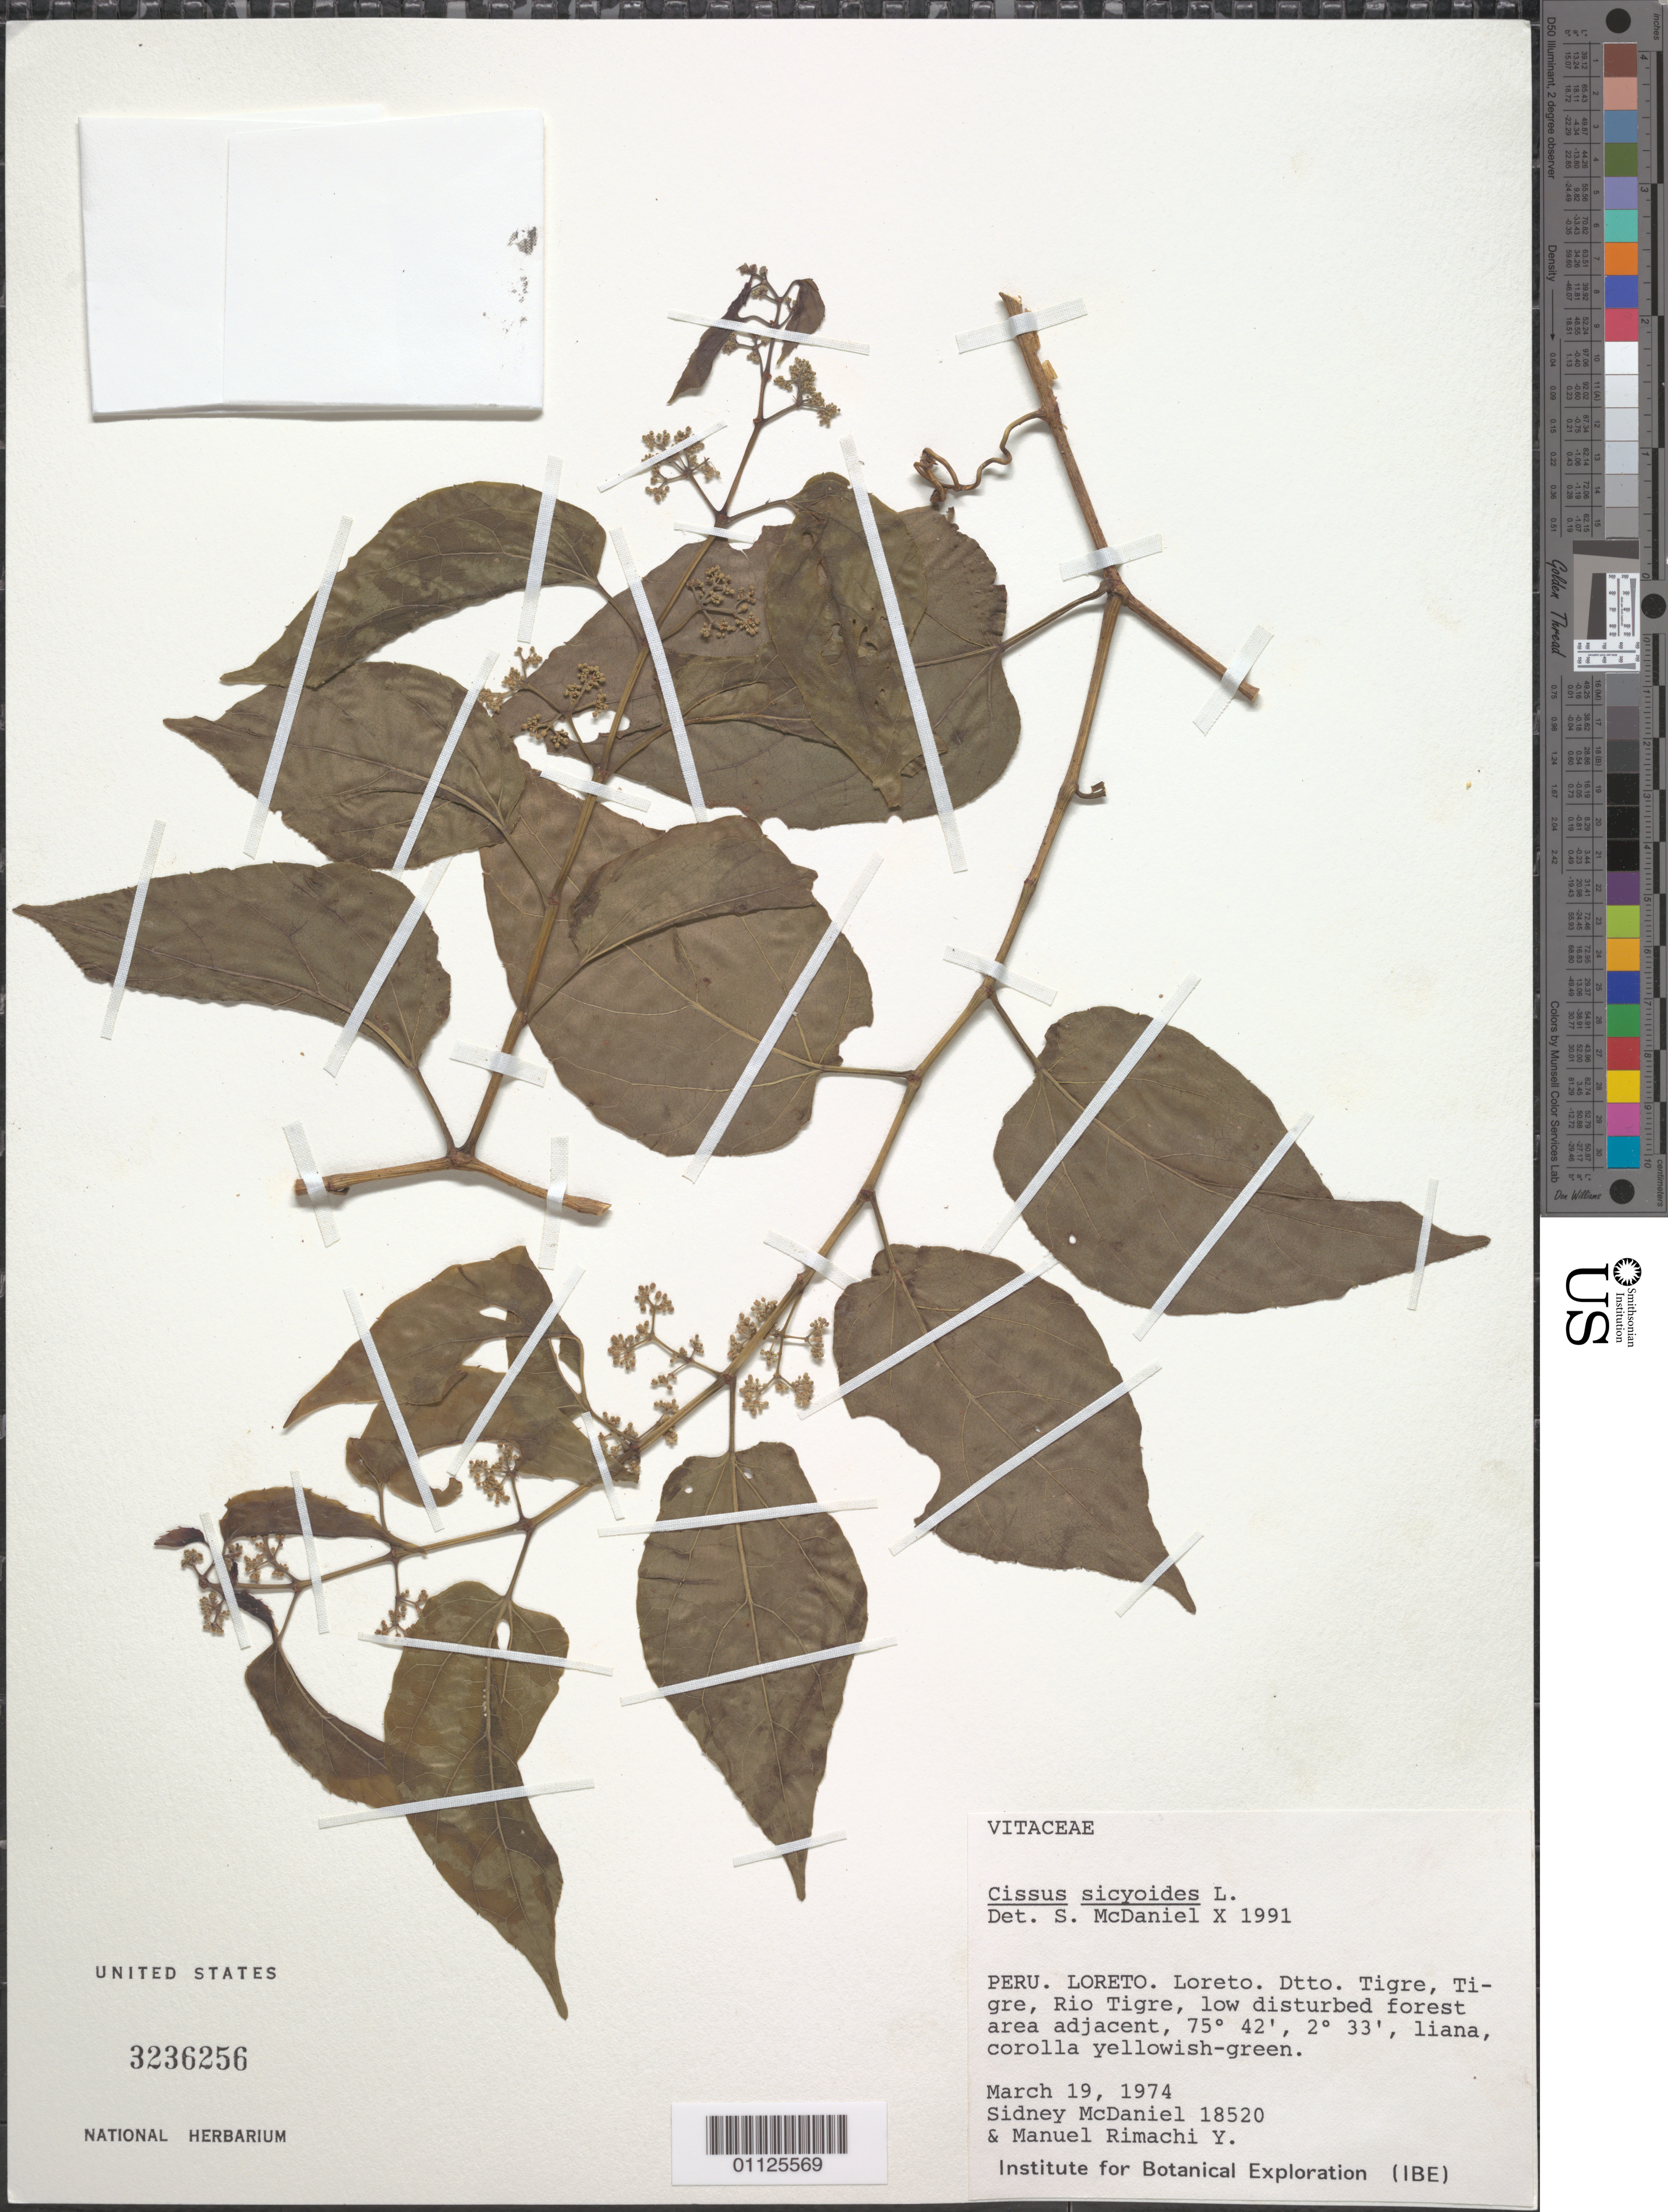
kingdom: Plantae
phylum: Tracheophyta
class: Magnoliopsida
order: Vitales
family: Vitaceae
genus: Cissus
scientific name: Cissus verticillata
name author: (L.) Nicolson & C.E. Jarvis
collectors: S. McDaniel & M. Rimachi Y.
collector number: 18520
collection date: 1974-03-19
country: Peru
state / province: Loreto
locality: Dtto. Tigre, Tigre, Rio Tigre.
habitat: Low disturbed forest area adjacent, liana.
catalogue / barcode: US 3236256